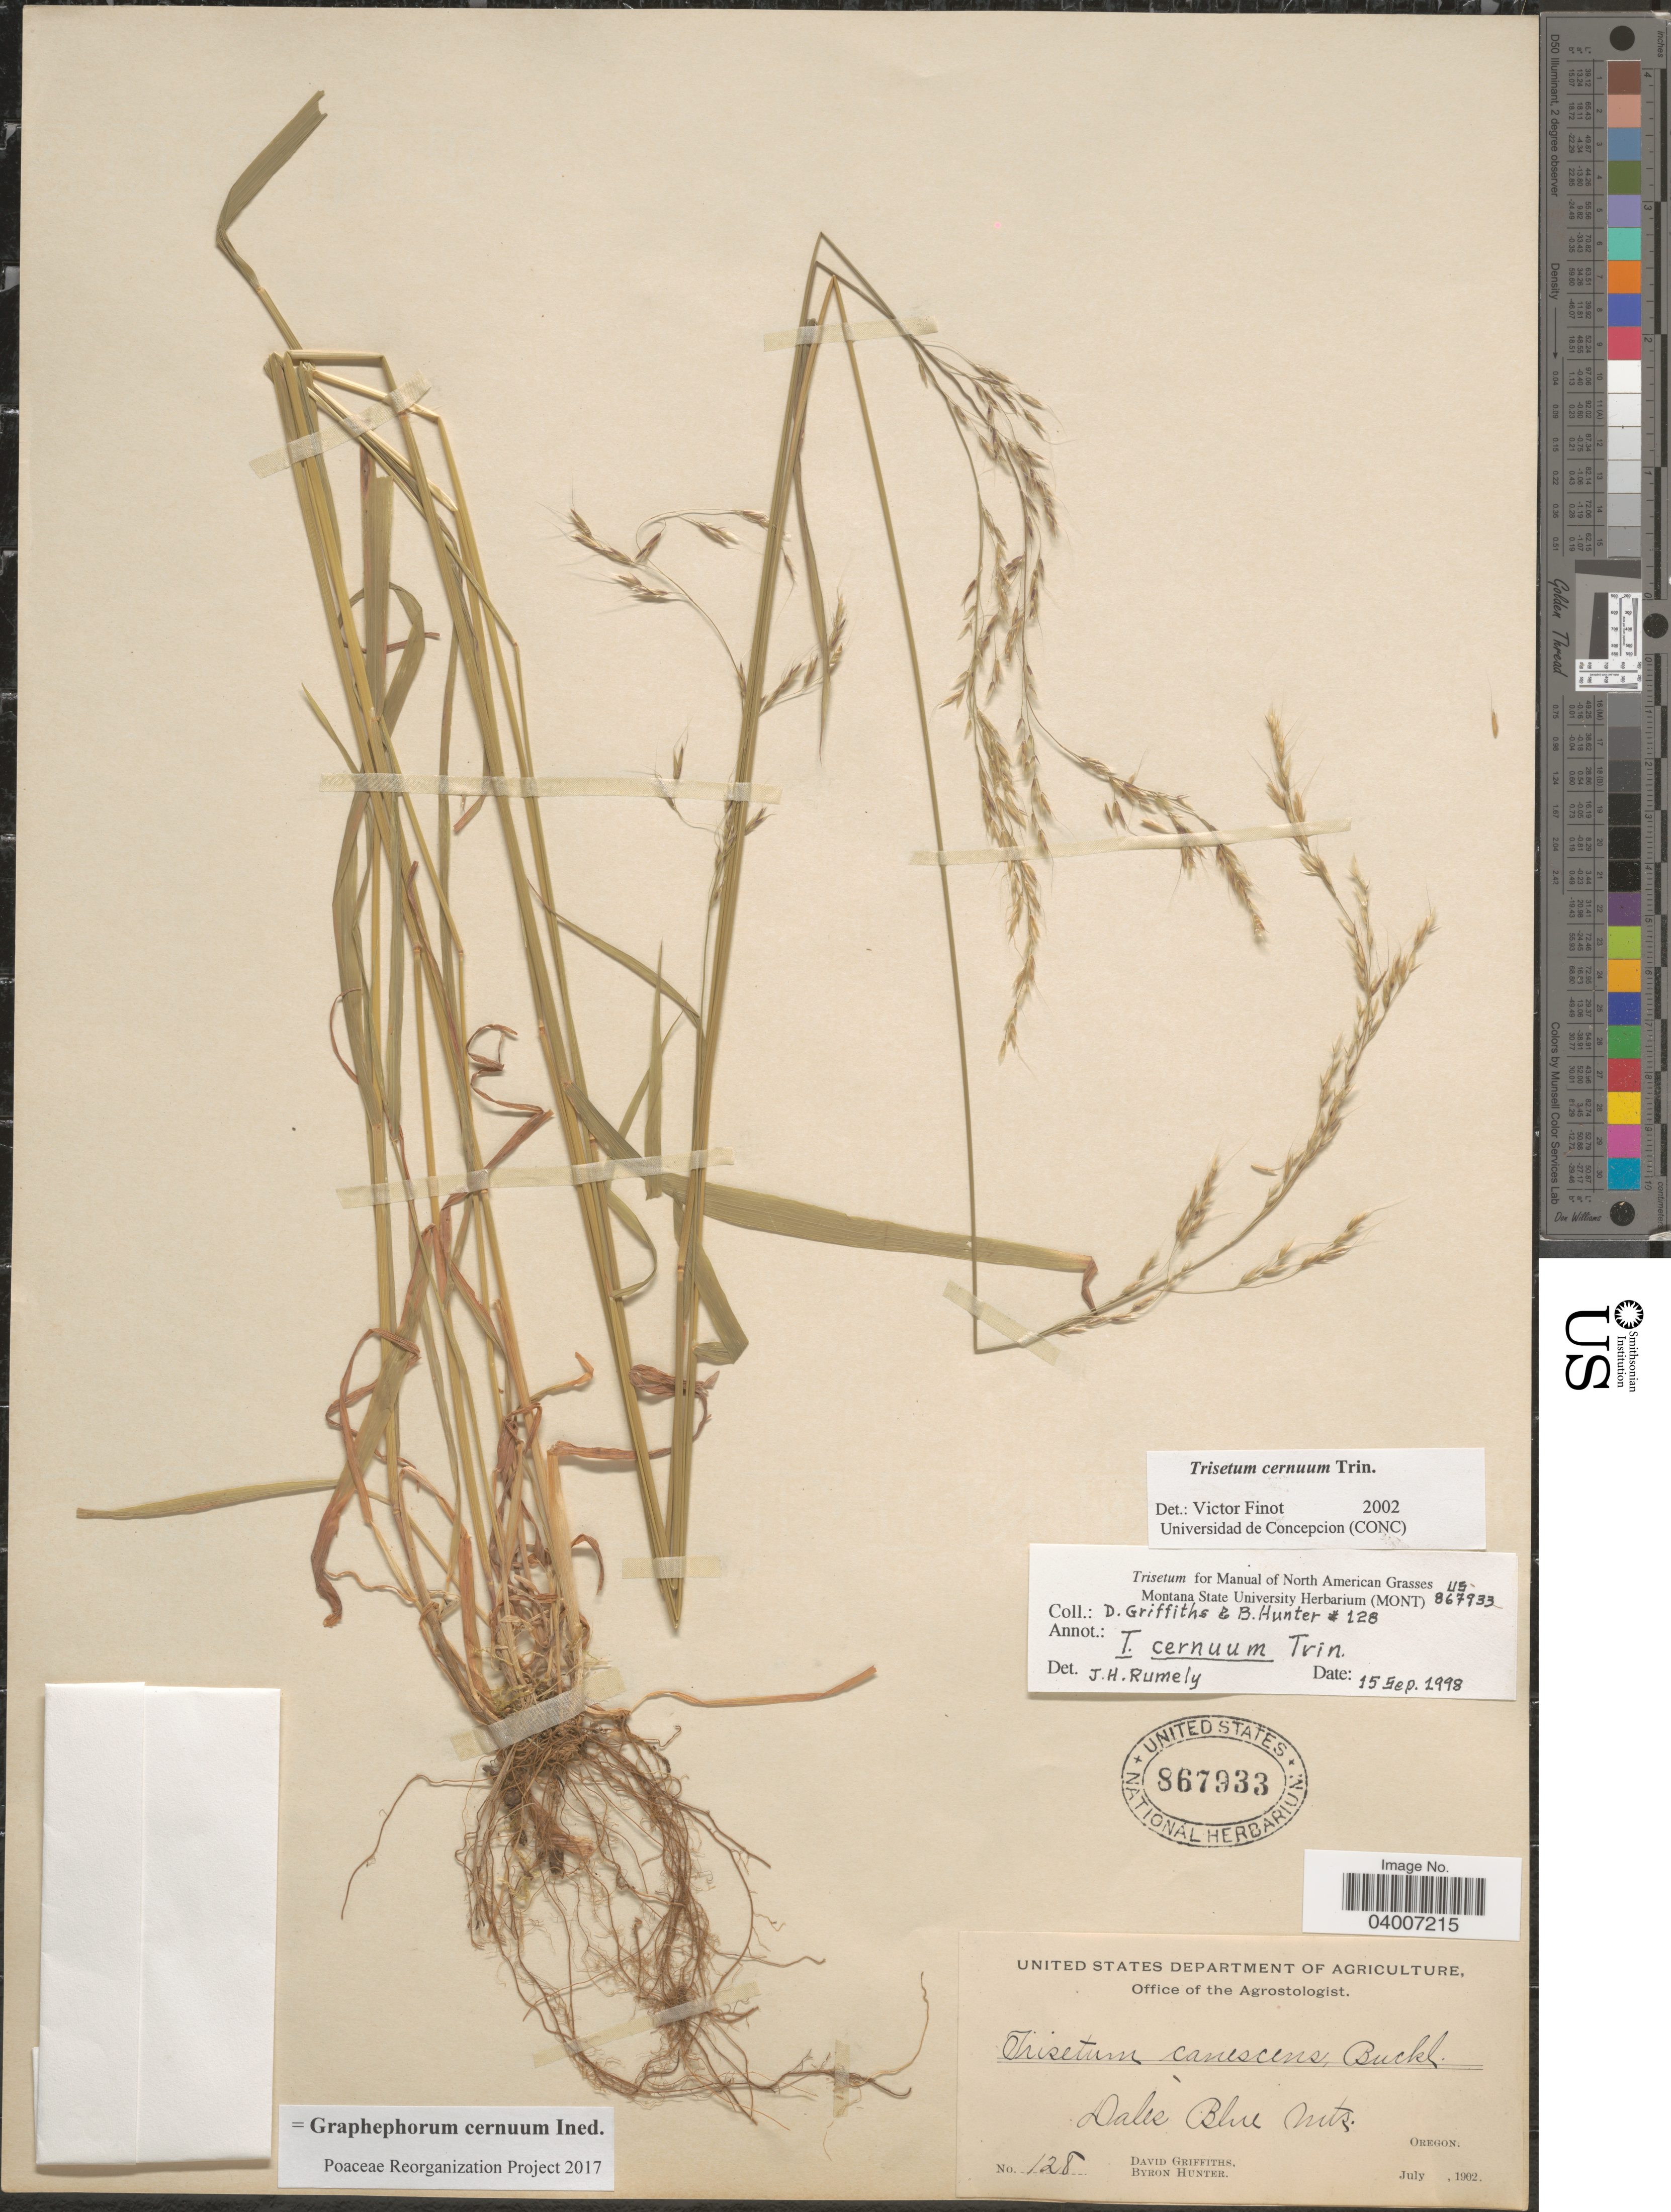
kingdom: Plantae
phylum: Tracheophyta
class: Liliopsida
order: Poales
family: Poaceae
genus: Graphephorum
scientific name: Graphephorum cernuum ined.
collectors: D. Griffiths & B. Hunter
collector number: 128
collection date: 1902-07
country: United States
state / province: Oregon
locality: Dales Blue Mts.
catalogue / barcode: US 867933